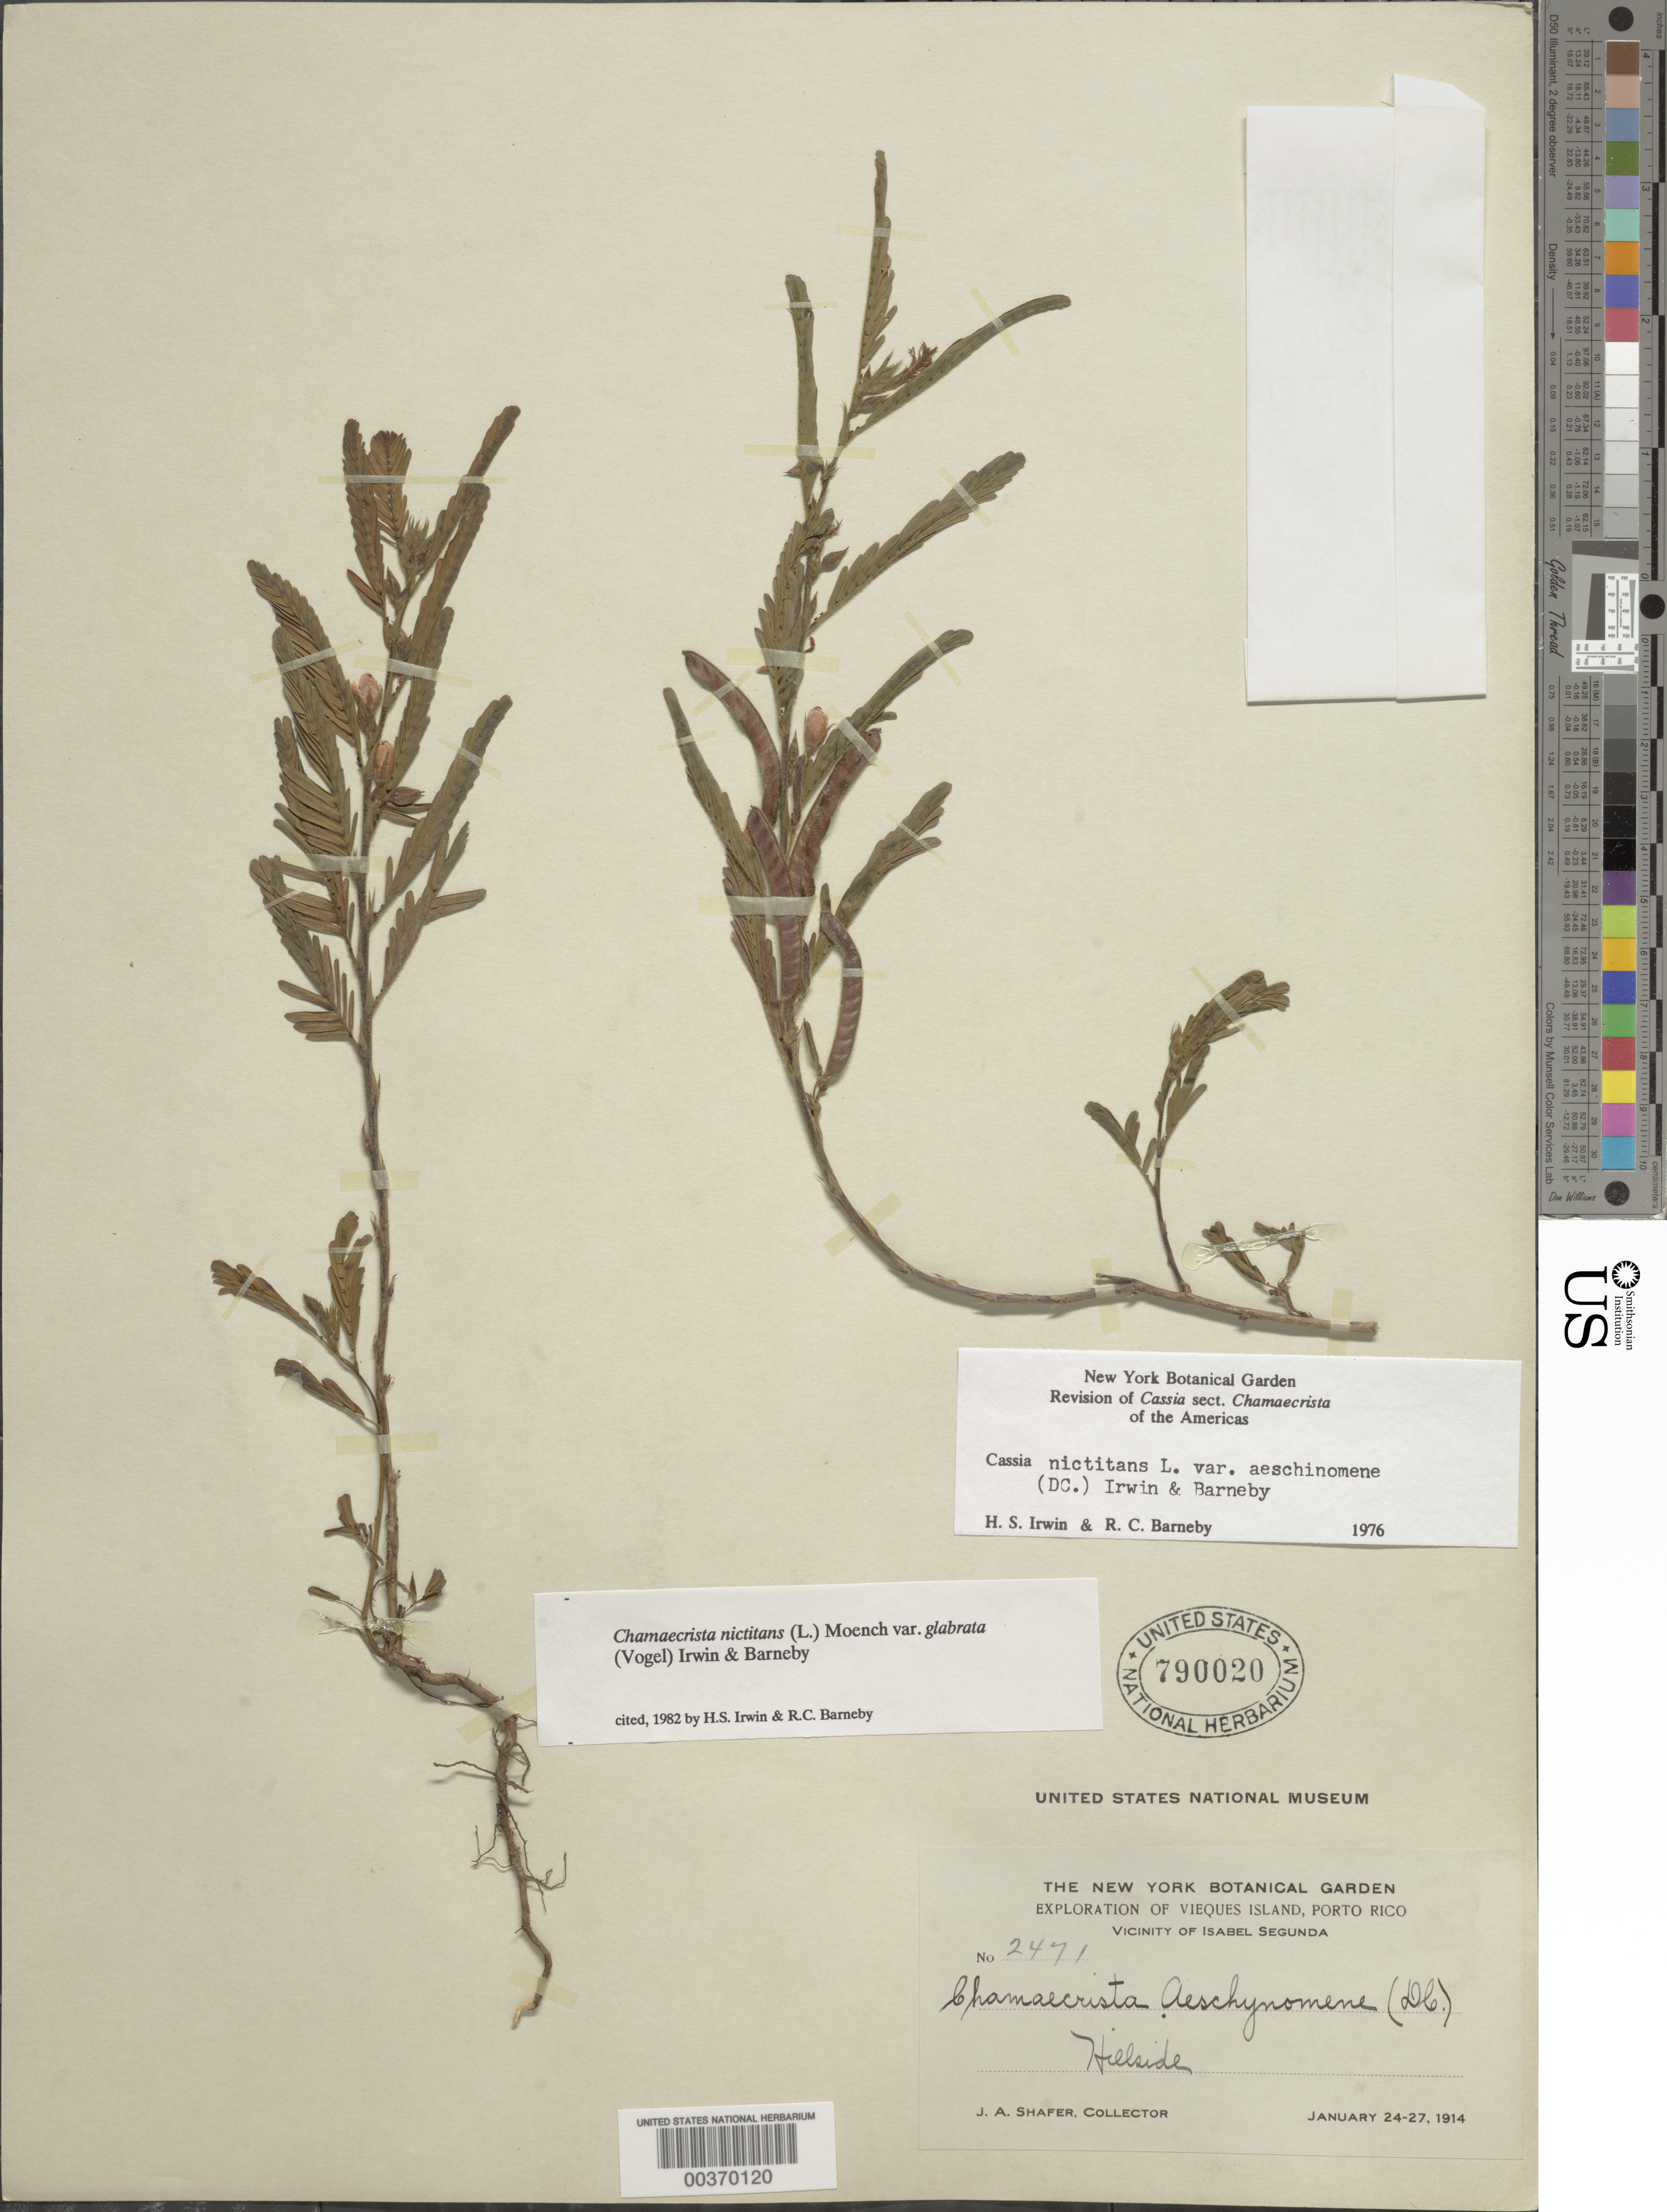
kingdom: Plantae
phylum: Tracheophyta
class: Magnoliopsida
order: Fabales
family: Fabaceae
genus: Chamaecrista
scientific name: Chamaecrista nictitans var. glabrata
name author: (Vogel) H.S. Irwin & Barneby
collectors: J. A. Shafer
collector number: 2471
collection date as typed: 24 Jan 1914 to 27 Jan 1914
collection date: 1914-01-24/1914-01-27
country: Puerto Rico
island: Greater Antilles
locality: Vicinity of isabel segunda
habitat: Hillside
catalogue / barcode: US 790020